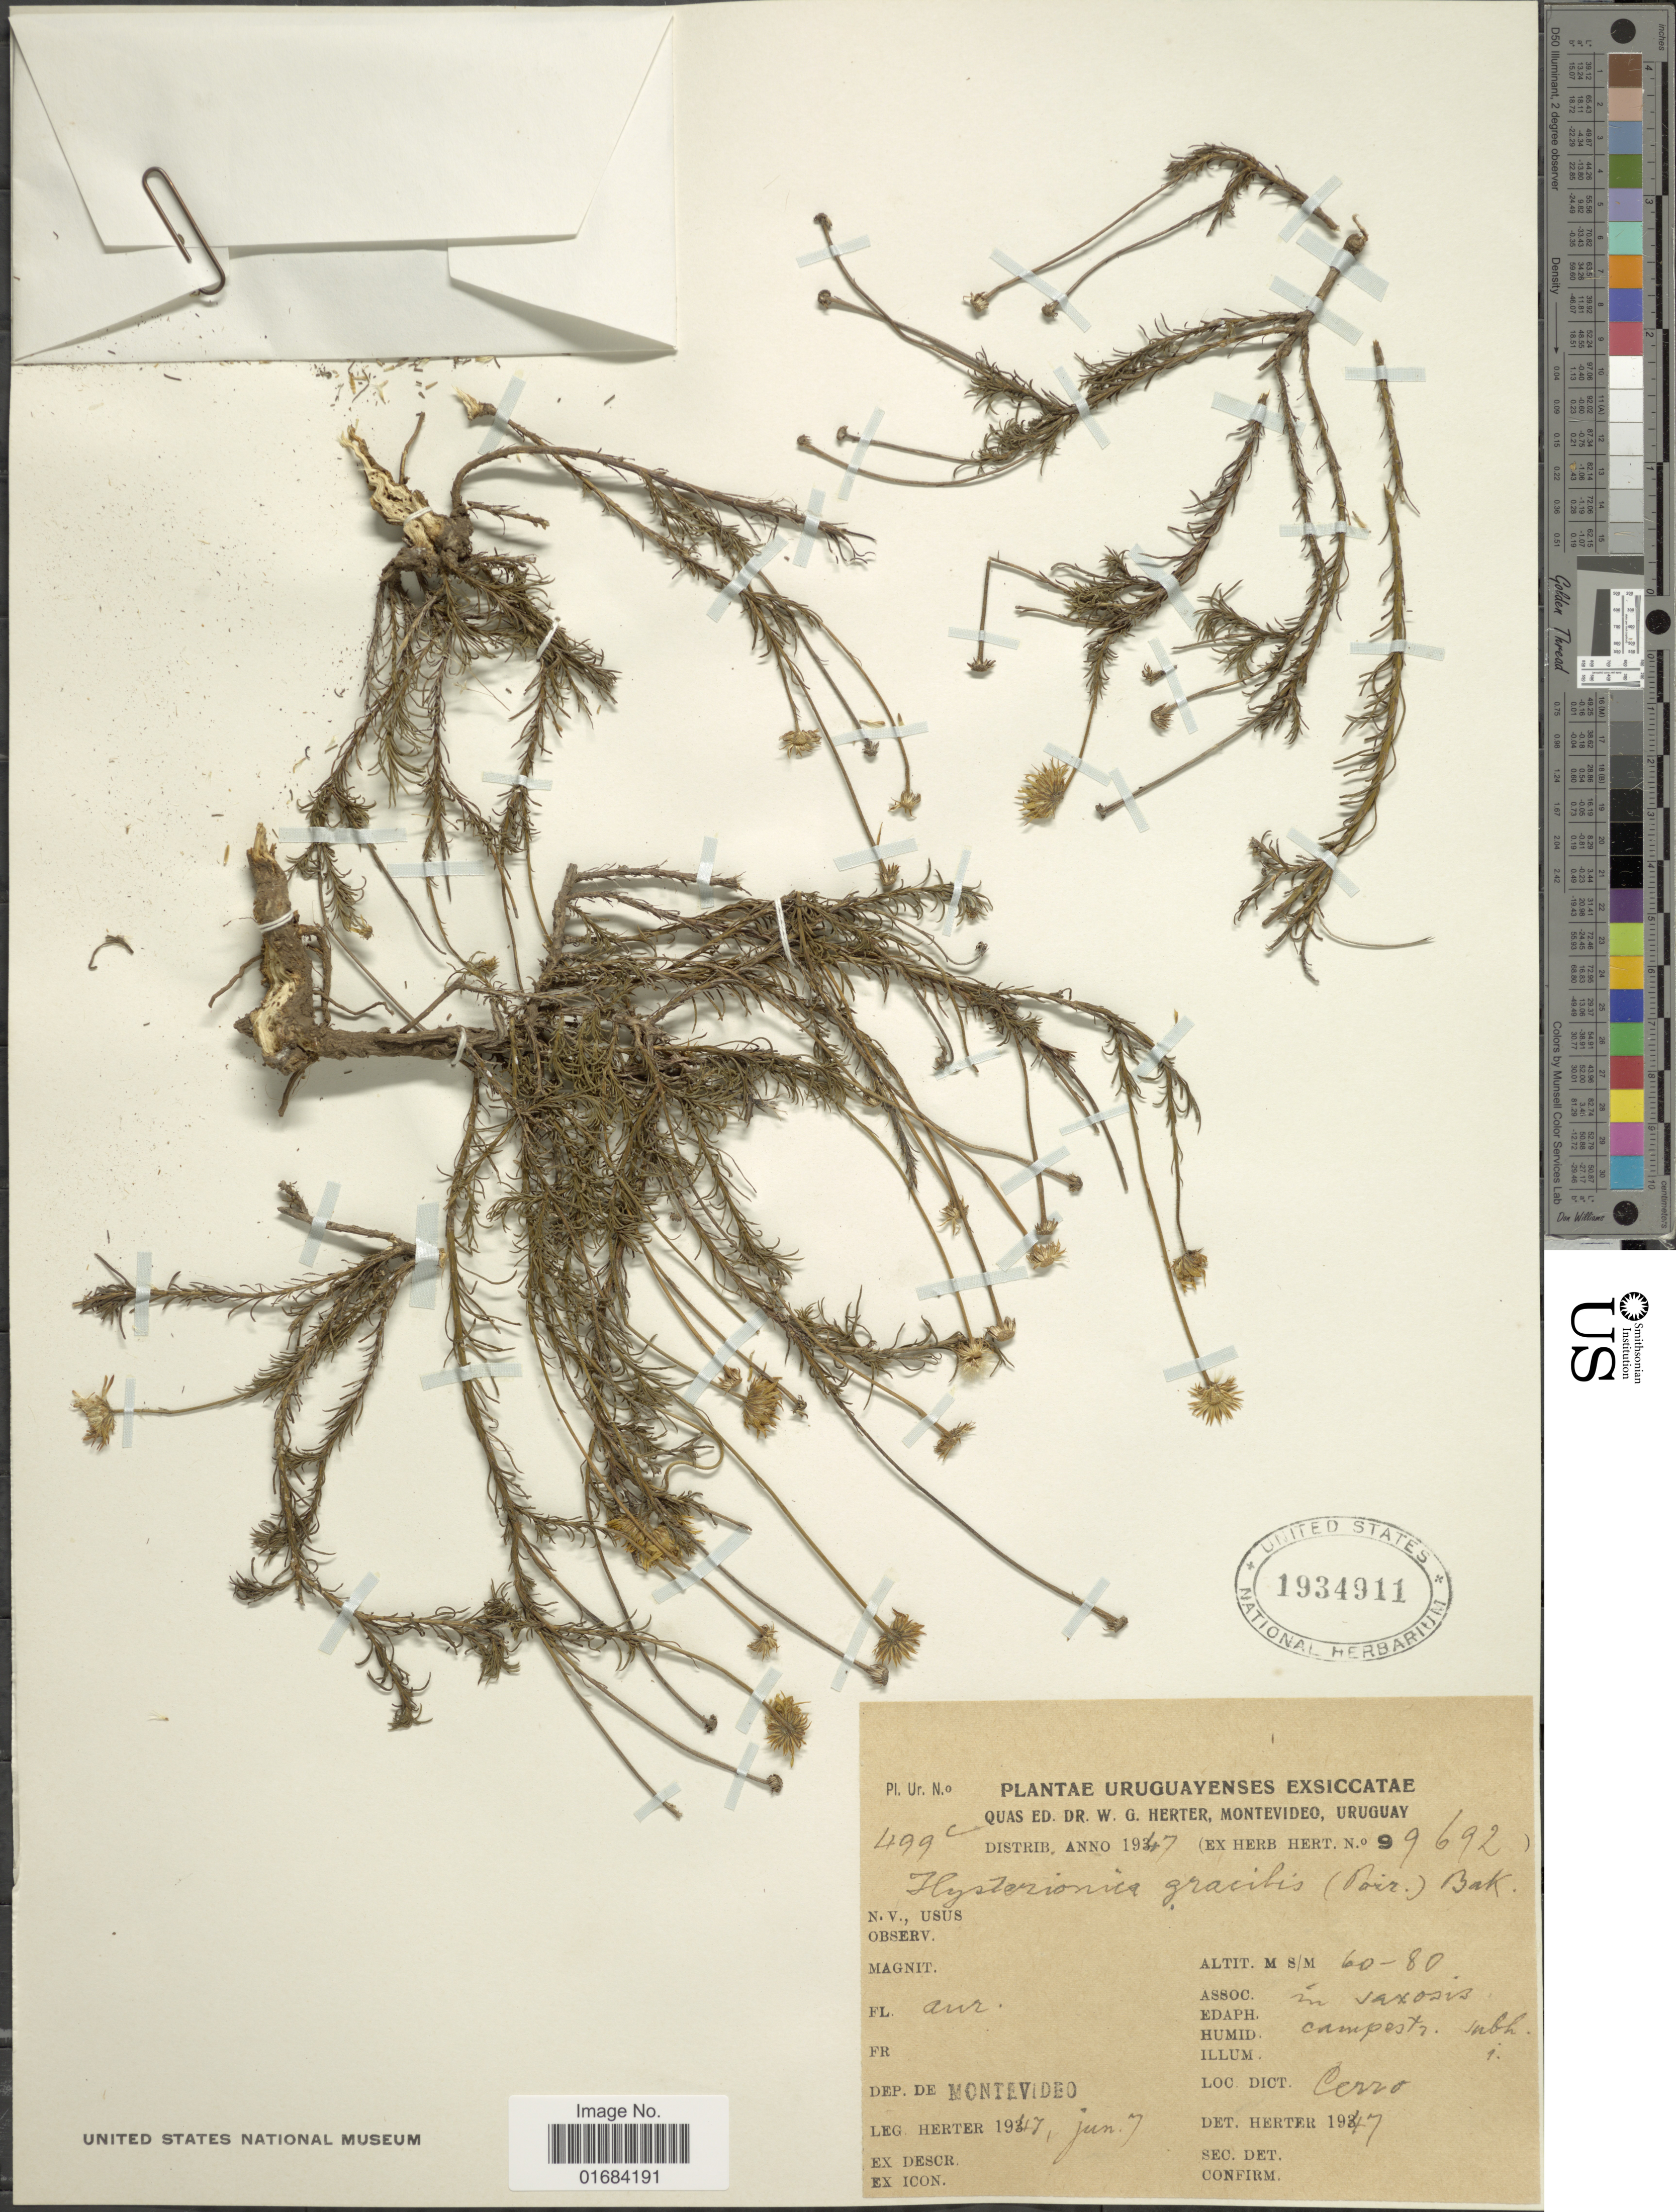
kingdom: Plantae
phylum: Tracheophyta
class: Magnoliopsida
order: Asterales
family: Asteraceae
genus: Neja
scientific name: Neja filiformis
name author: (Spreng.) Nees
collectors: W. G. Herter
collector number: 99692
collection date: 1947-06-07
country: Uruguay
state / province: Montevideo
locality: Cerro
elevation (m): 60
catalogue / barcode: US 1934911